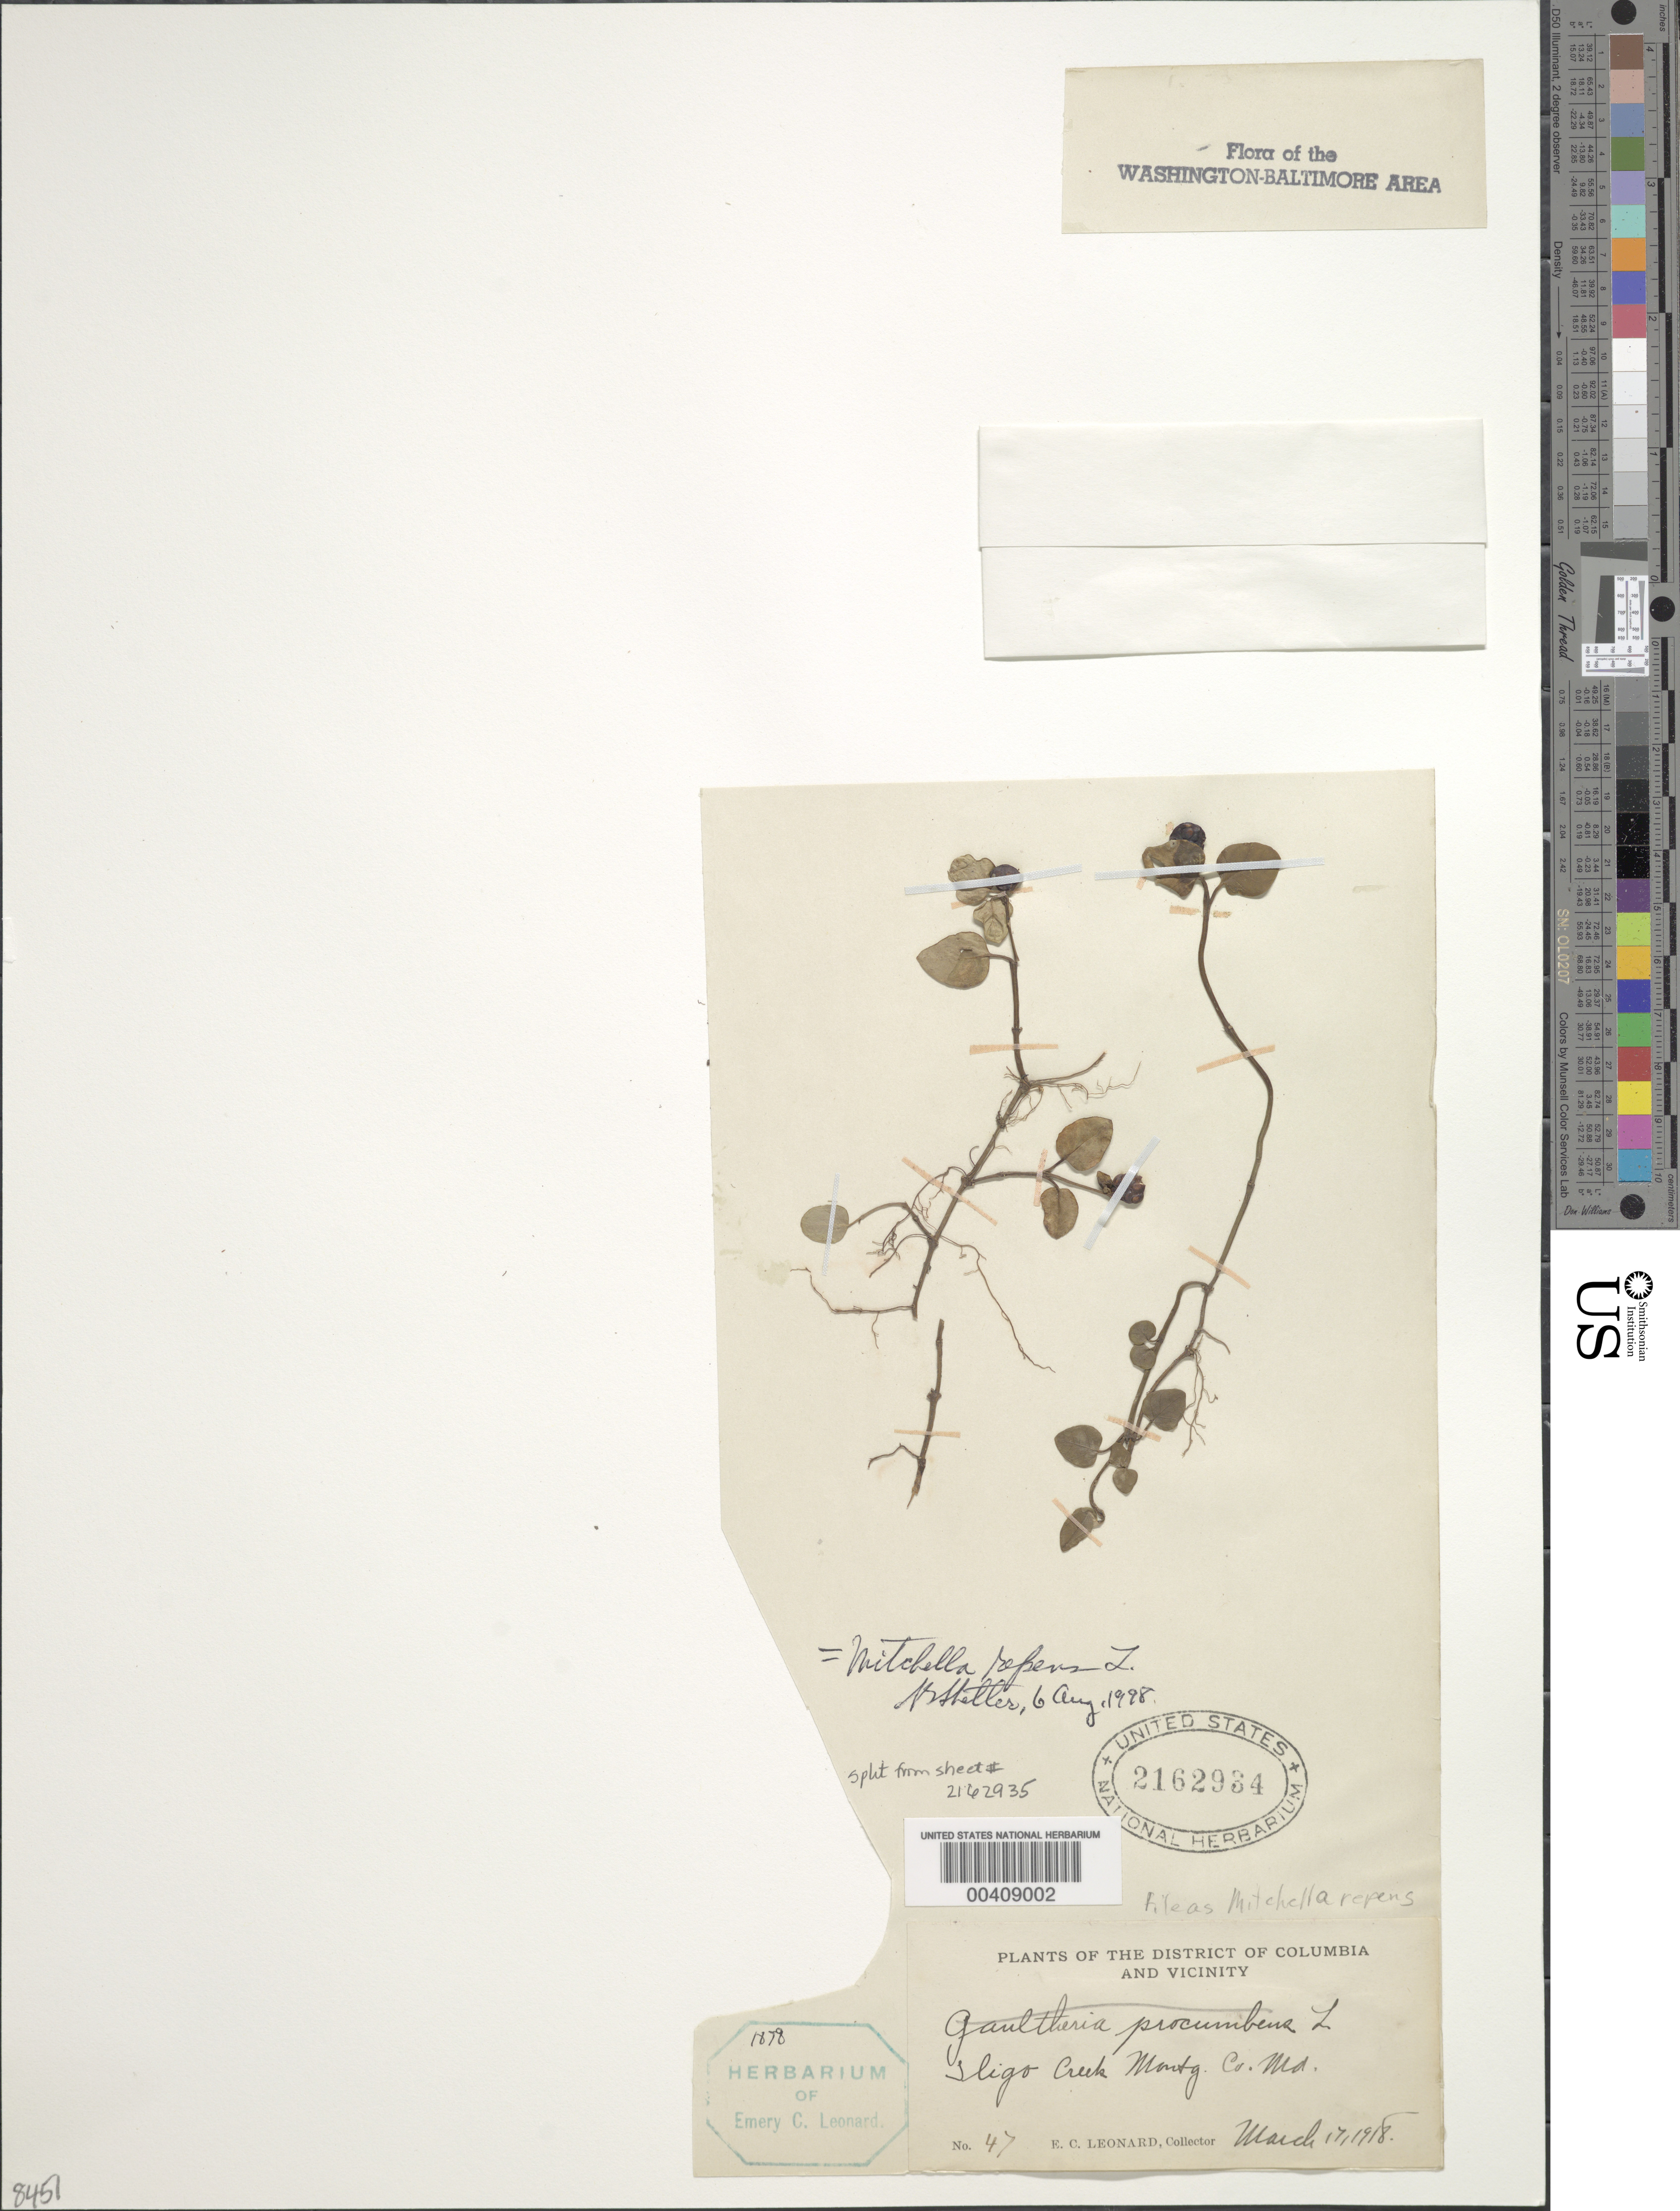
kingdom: Plantae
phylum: Tracheophyta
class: Magnoliopsida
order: Gentianales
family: Rubiaceae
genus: Mitchella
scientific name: Mitchella repens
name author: L.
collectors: E. C. Leonard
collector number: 47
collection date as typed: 17 Mar 1918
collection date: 1918-03-17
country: United States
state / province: Maryland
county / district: Montgomery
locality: Sligo Creek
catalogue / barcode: US 2162934